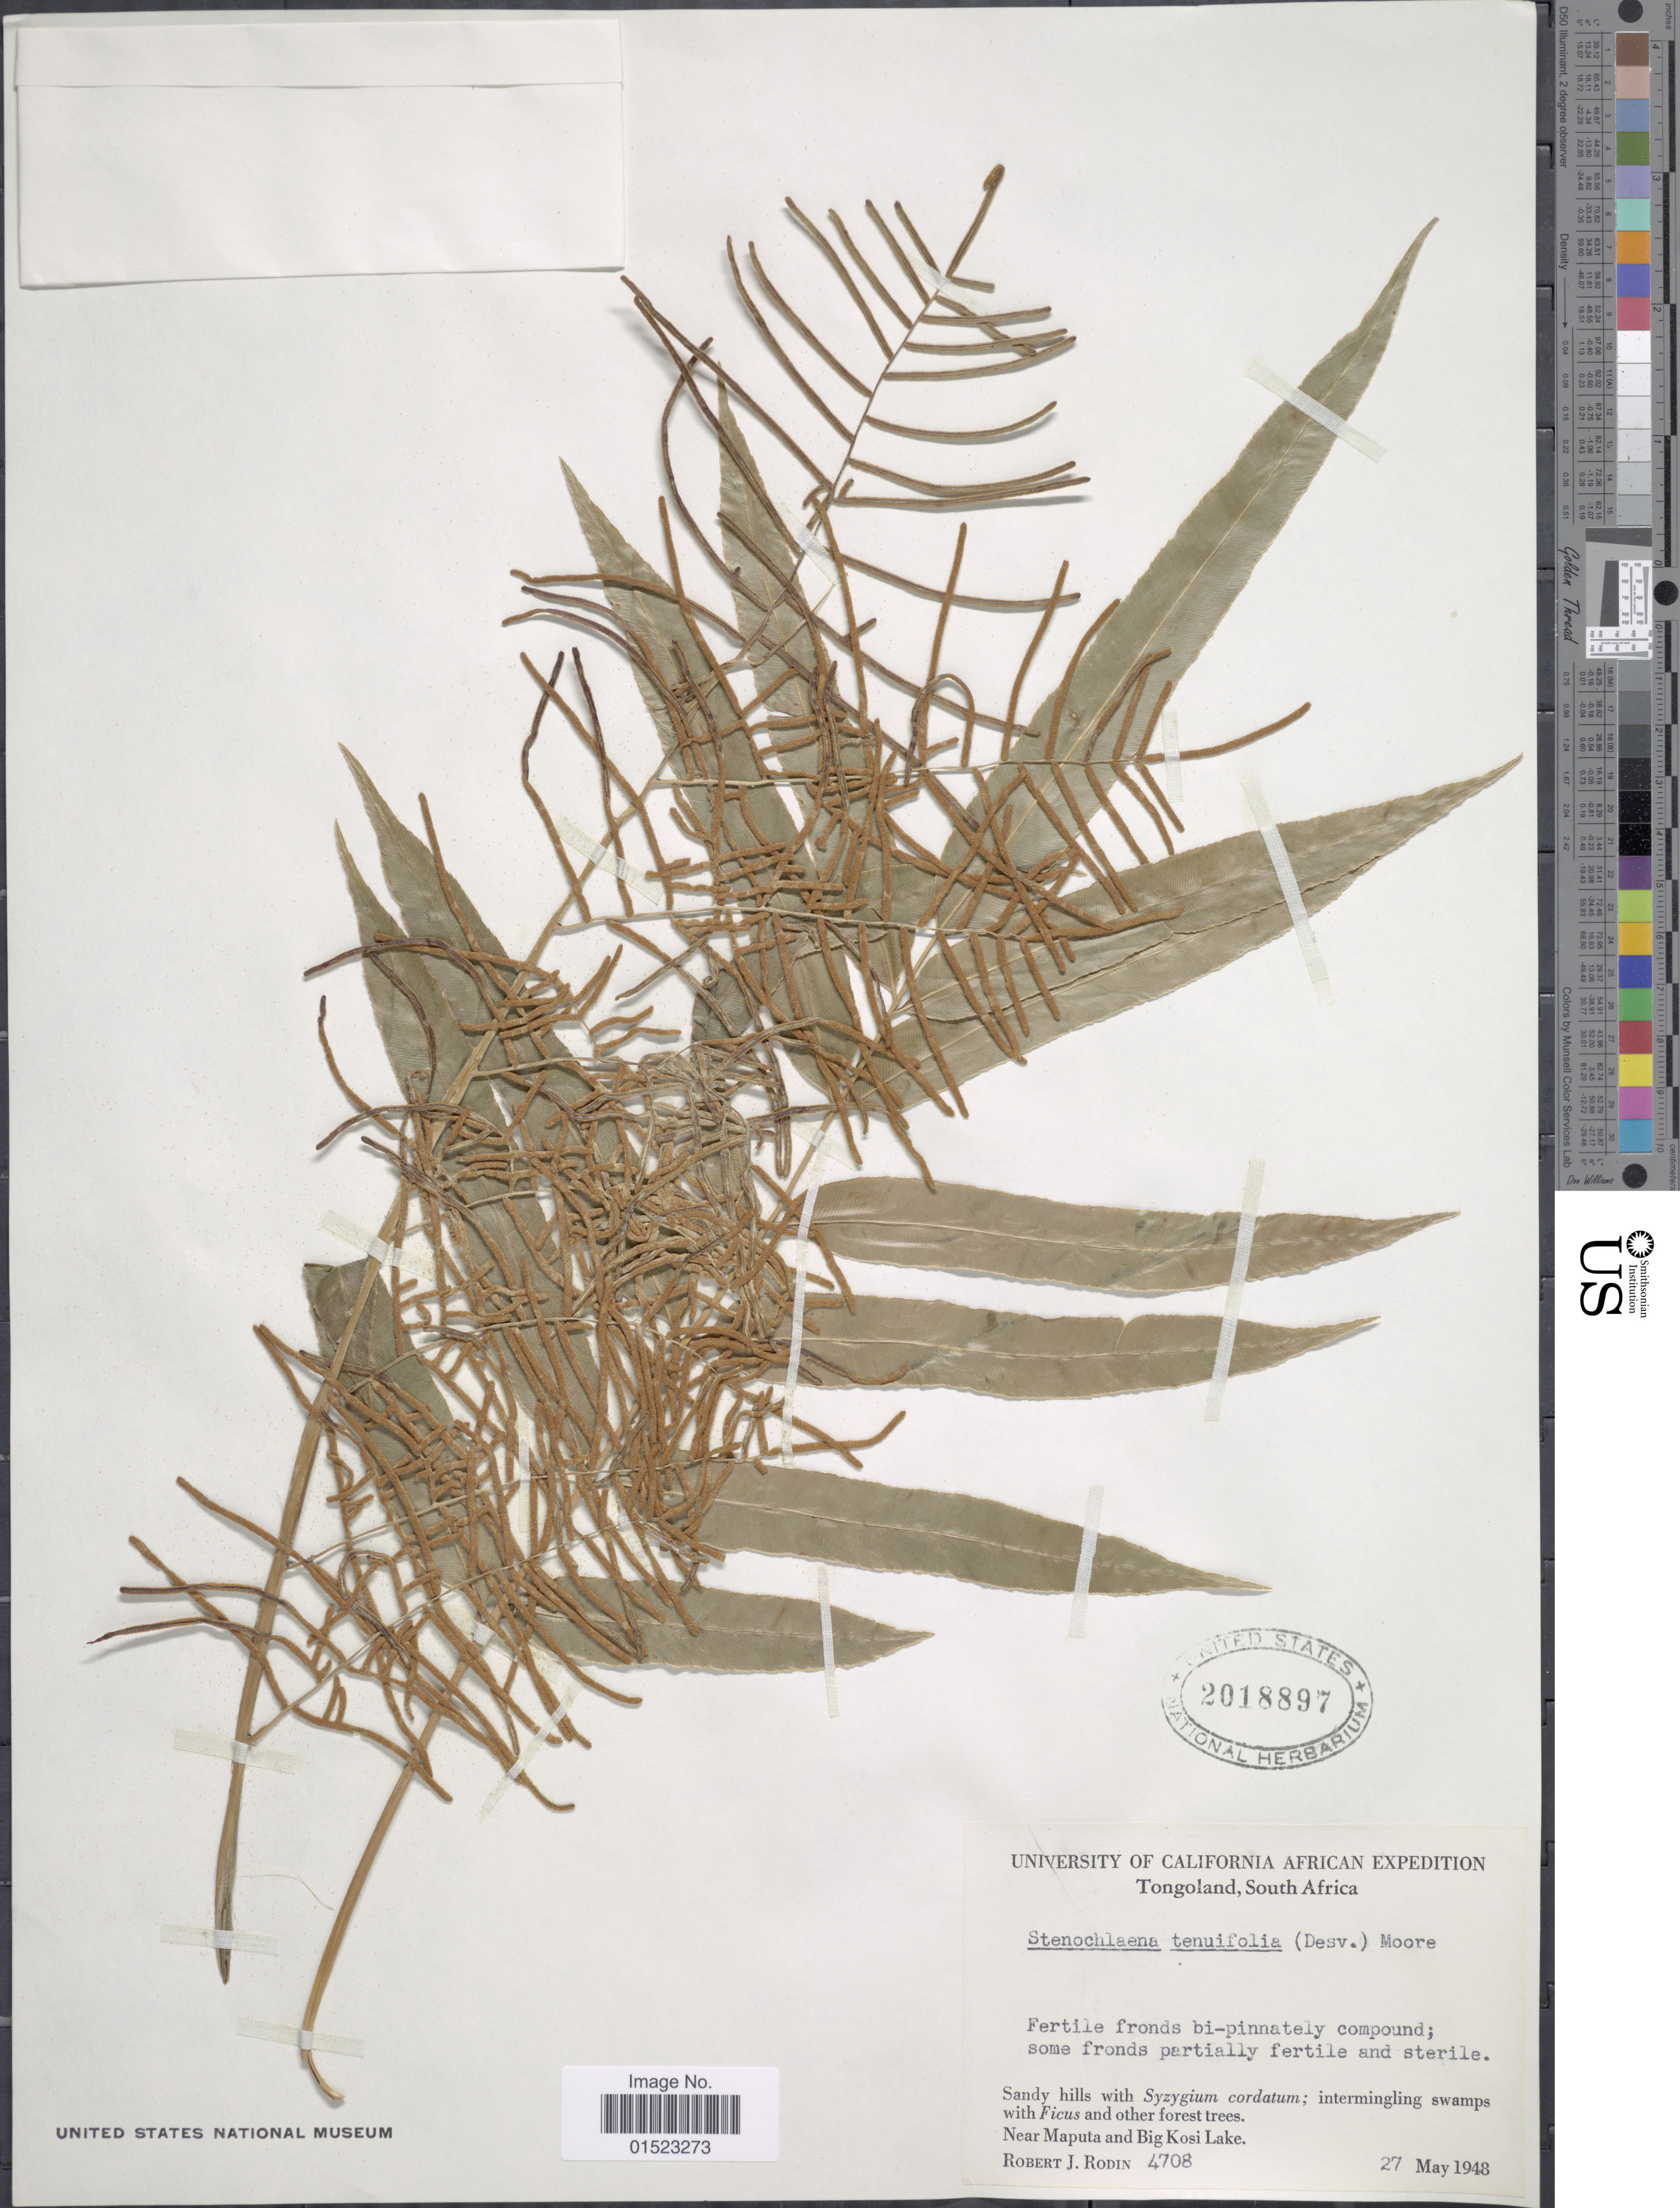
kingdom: Plantae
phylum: Tracheophyta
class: Polypodiopsida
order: Polypodiales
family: Blechnaceae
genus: Stenochlaena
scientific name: Stenochlaena tenuifolia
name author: (Desv.) T. Moore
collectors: R. J. Rodin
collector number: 4708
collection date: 1948-05-27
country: South Africa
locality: Tongoland, near Maputa and Big Kosi Lake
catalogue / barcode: US 2018897